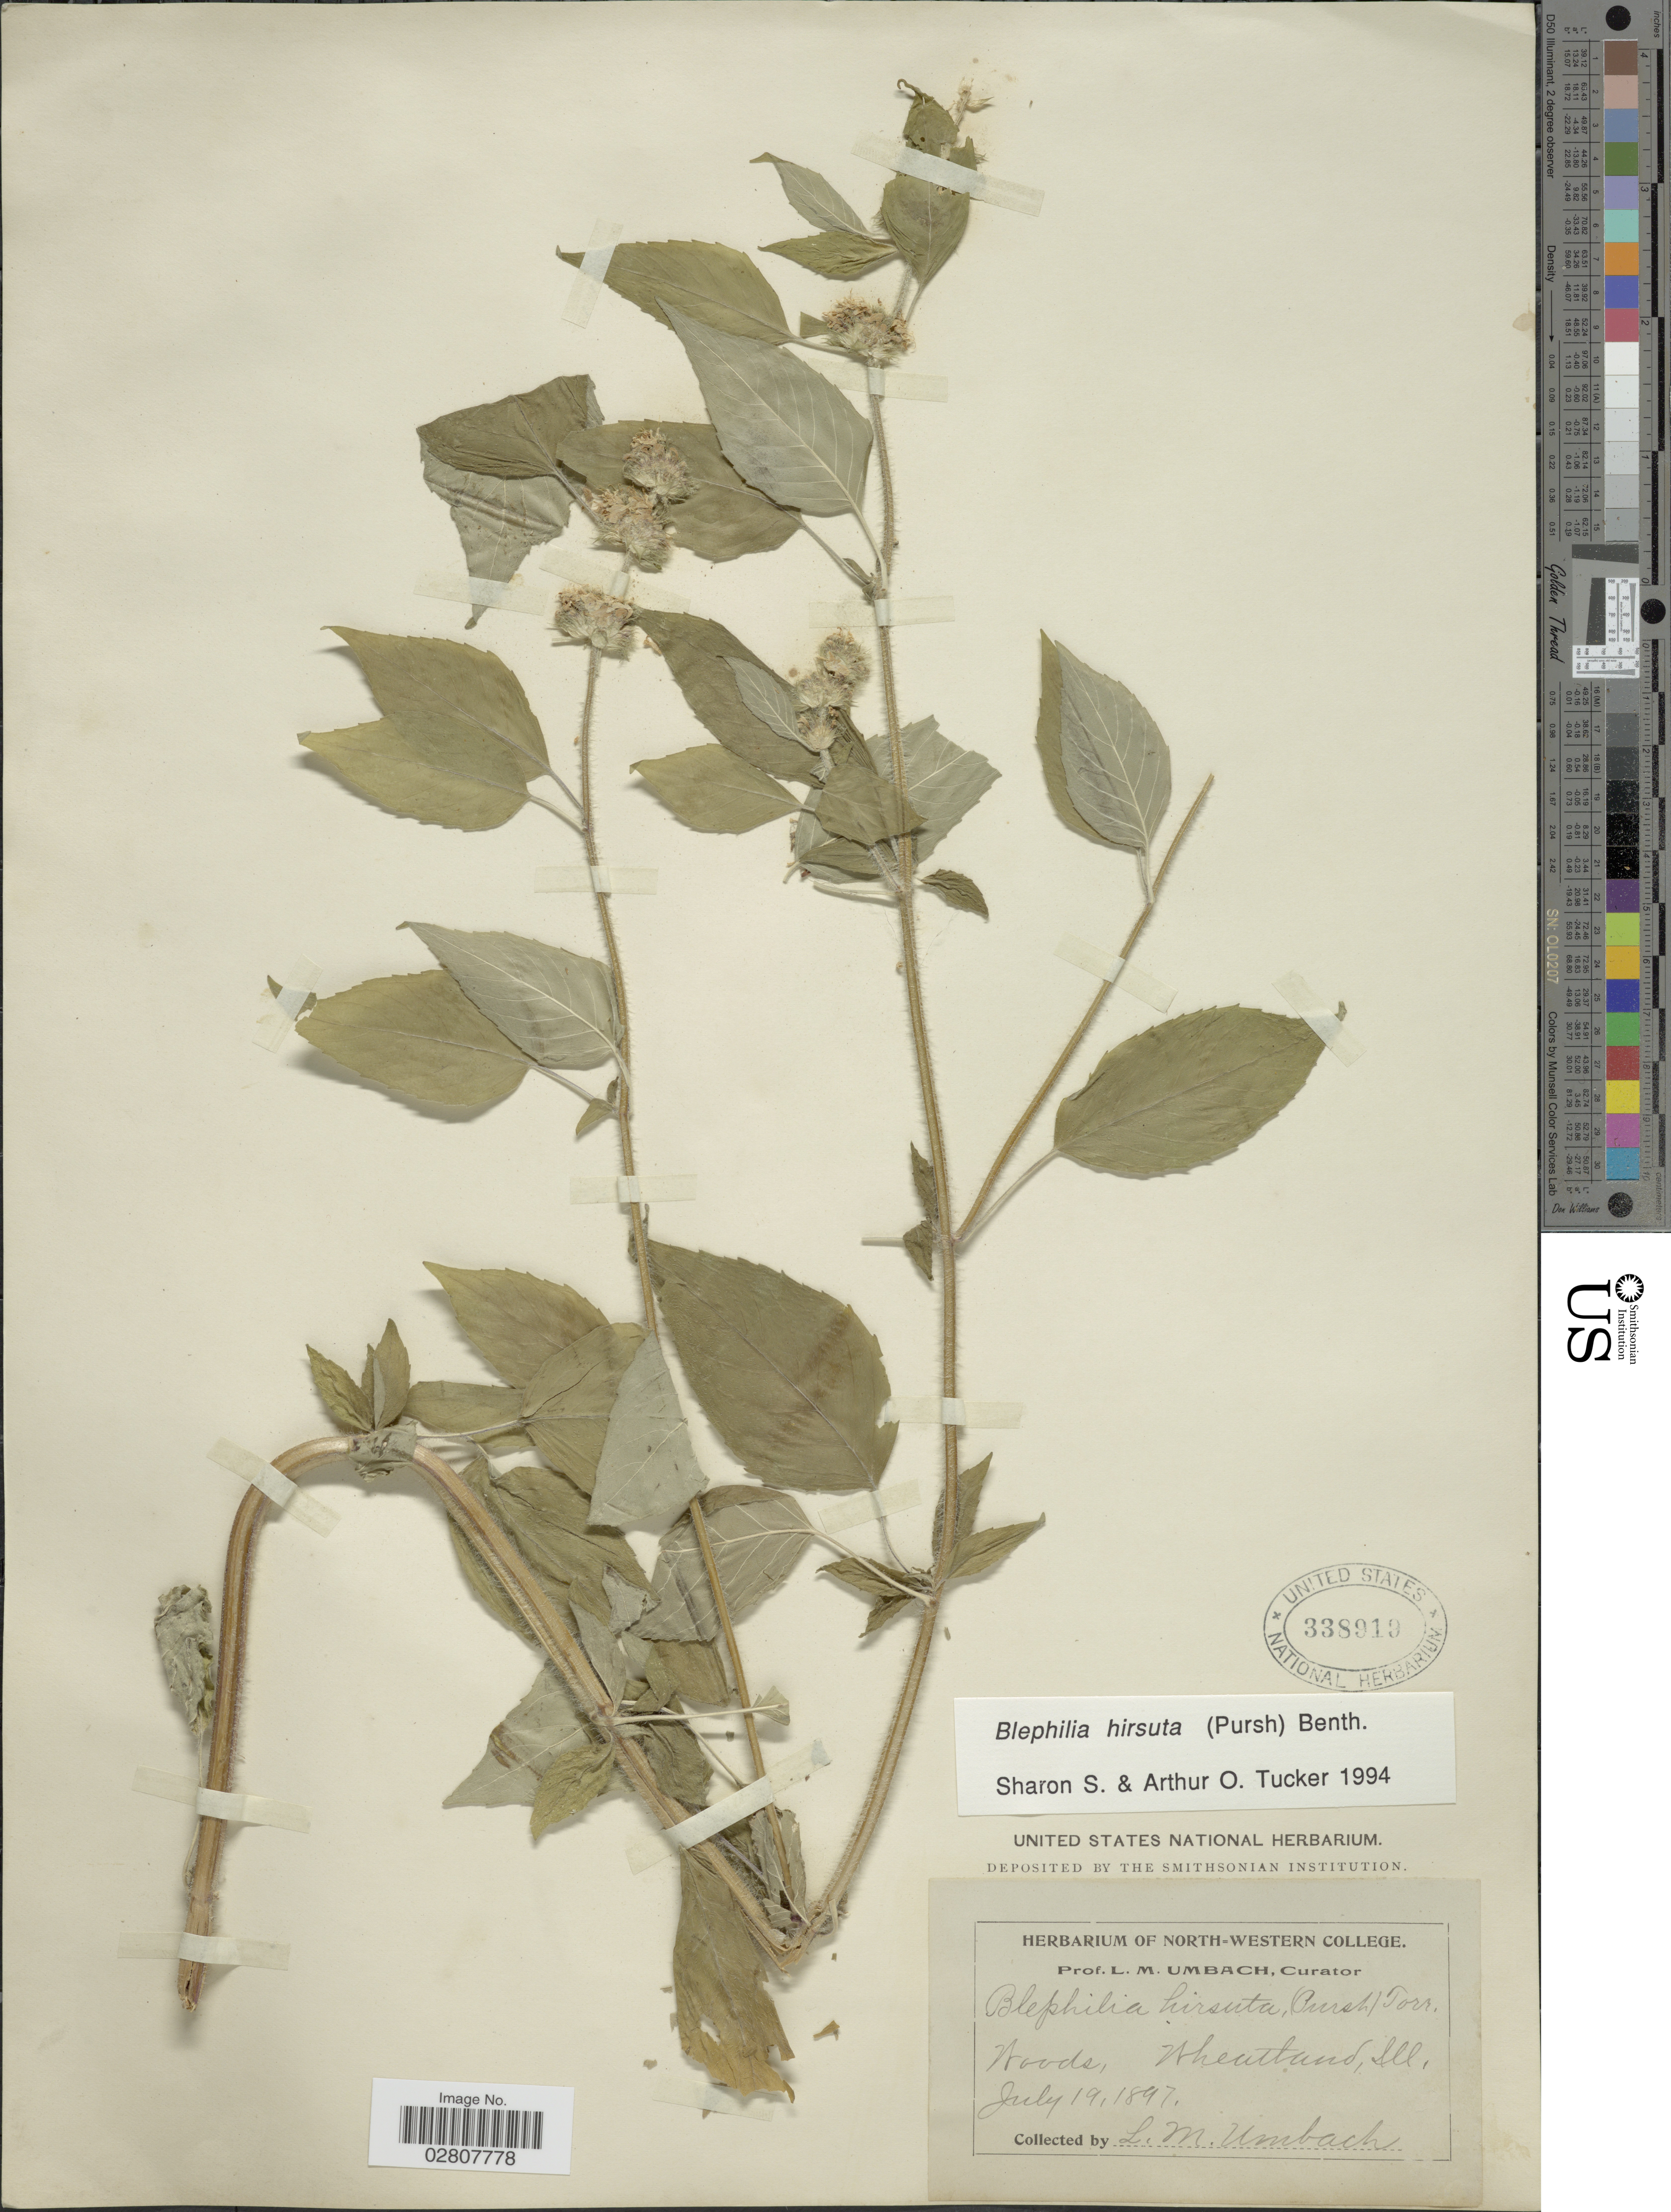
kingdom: Plantae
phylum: Tracheophyta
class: Magnoliopsida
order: Lamiales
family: Lamiaceae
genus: Blephilia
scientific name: Blephilia hirsuta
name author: (Pursh) Benth.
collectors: L. M. Umbach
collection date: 1897-07-19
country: United States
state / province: Illinois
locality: Wheatland.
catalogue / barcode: US 338919